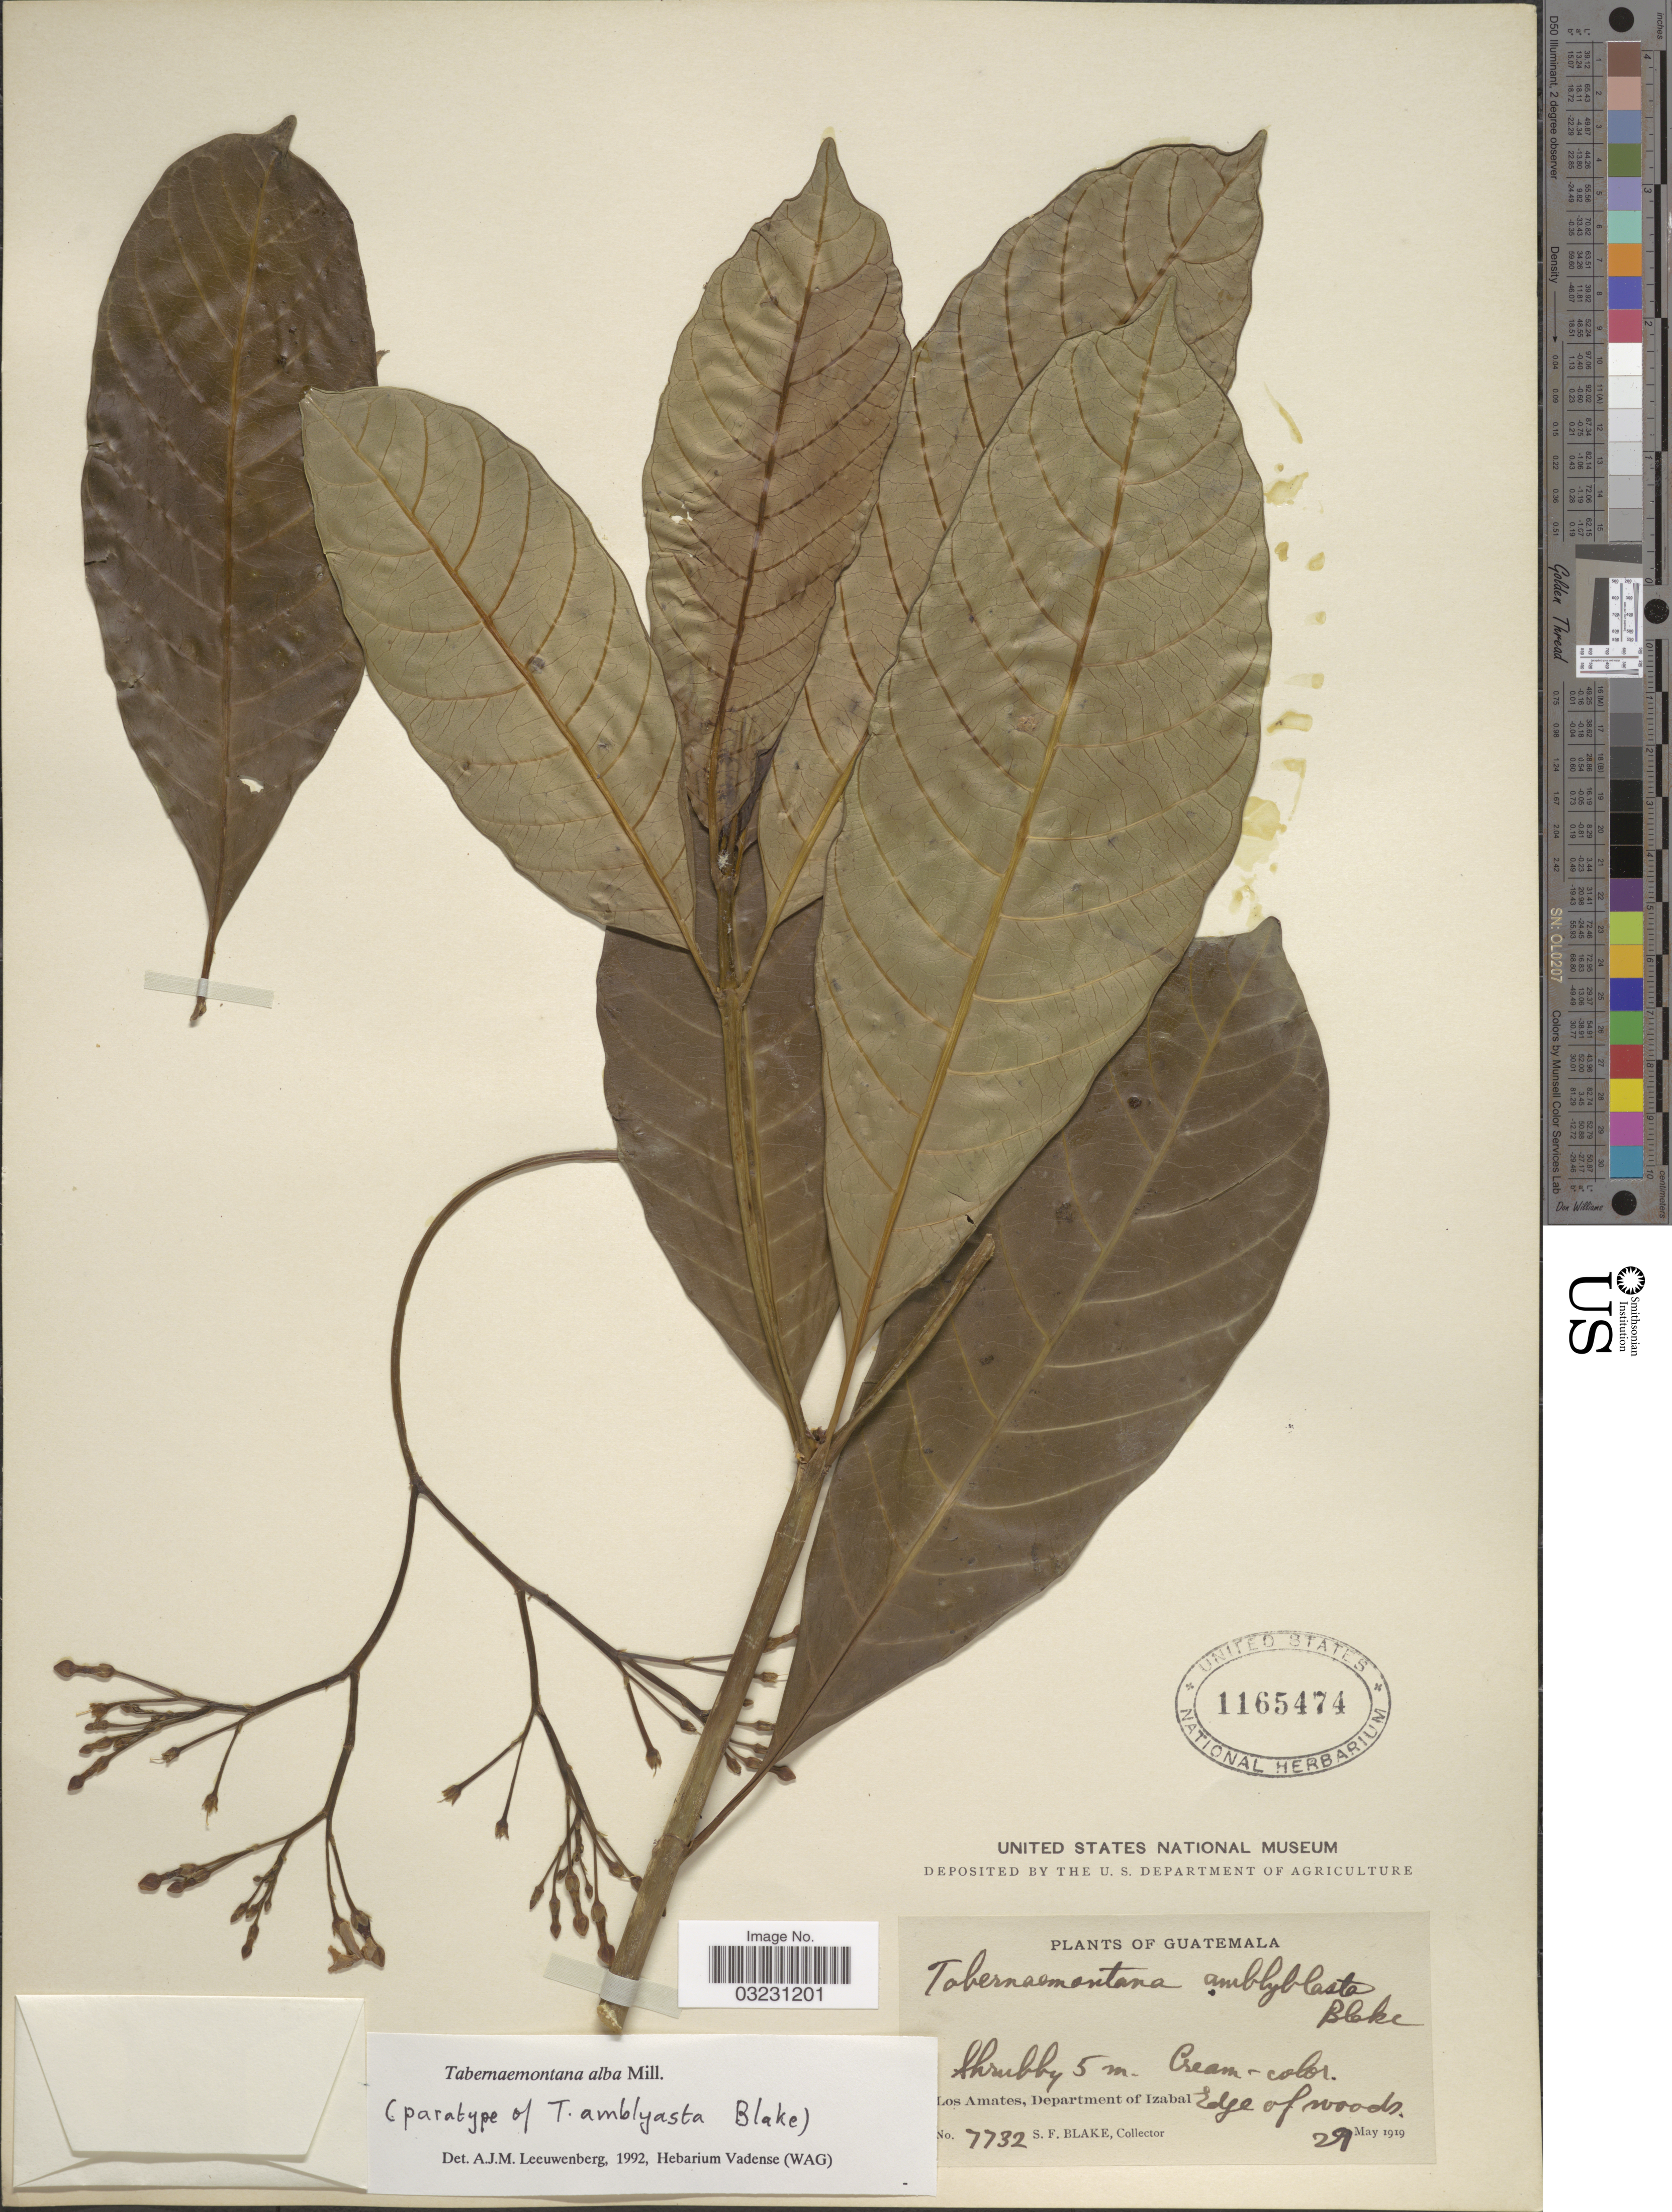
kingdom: Plantae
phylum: Tracheophyta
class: Magnoliopsida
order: Gentianales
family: Apocynaceae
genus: Tabernaemontana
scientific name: Tabernaemontana alba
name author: Mill.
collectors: S. Blake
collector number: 7732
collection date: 1919-05-29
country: Guatemala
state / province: Izabal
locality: Los Amates, Department of Izabal.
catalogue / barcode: US 1165474